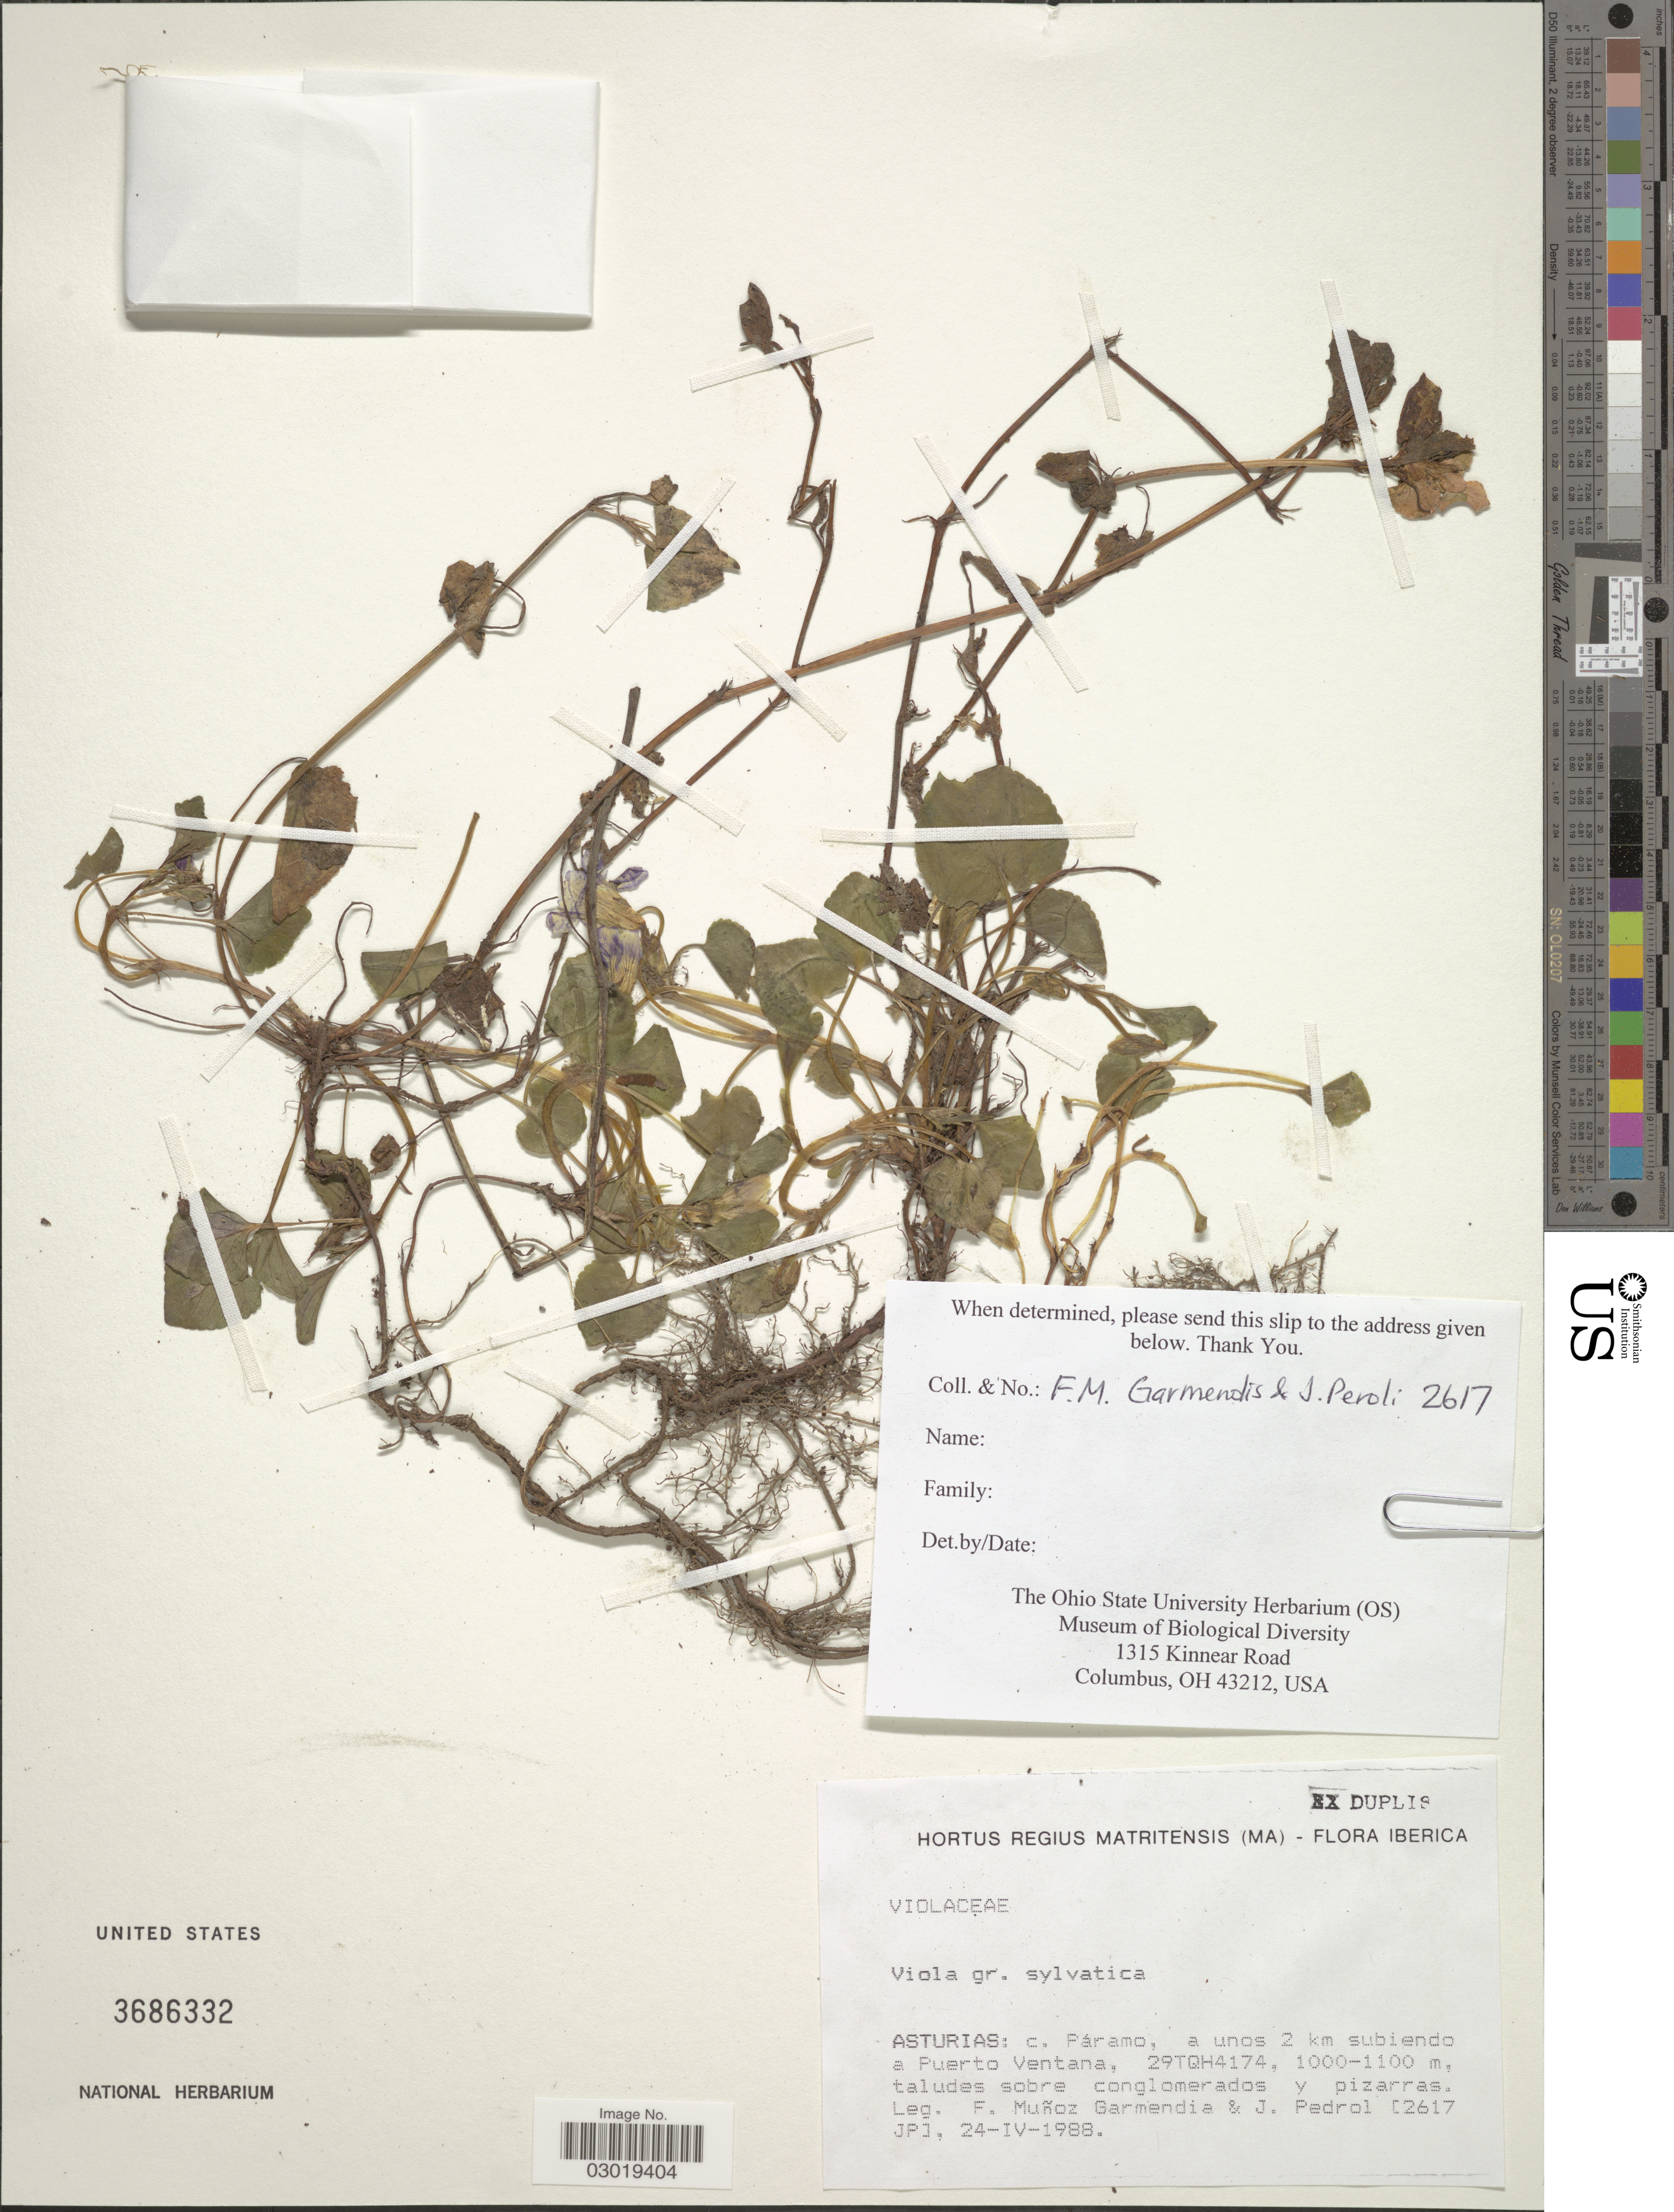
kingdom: Plantae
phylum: Tracheophyta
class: Magnoliopsida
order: Malpighiales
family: Violaceae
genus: Viola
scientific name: Viola sp.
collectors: F. Muñoz Garmendia & J. Pedrol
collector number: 2617JP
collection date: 1988-04-24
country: Spain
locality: Asturias: c. Páramo, a unos 2 km subiendo a Puerto Ventana, 29TQH4174.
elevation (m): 1000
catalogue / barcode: US 3686332